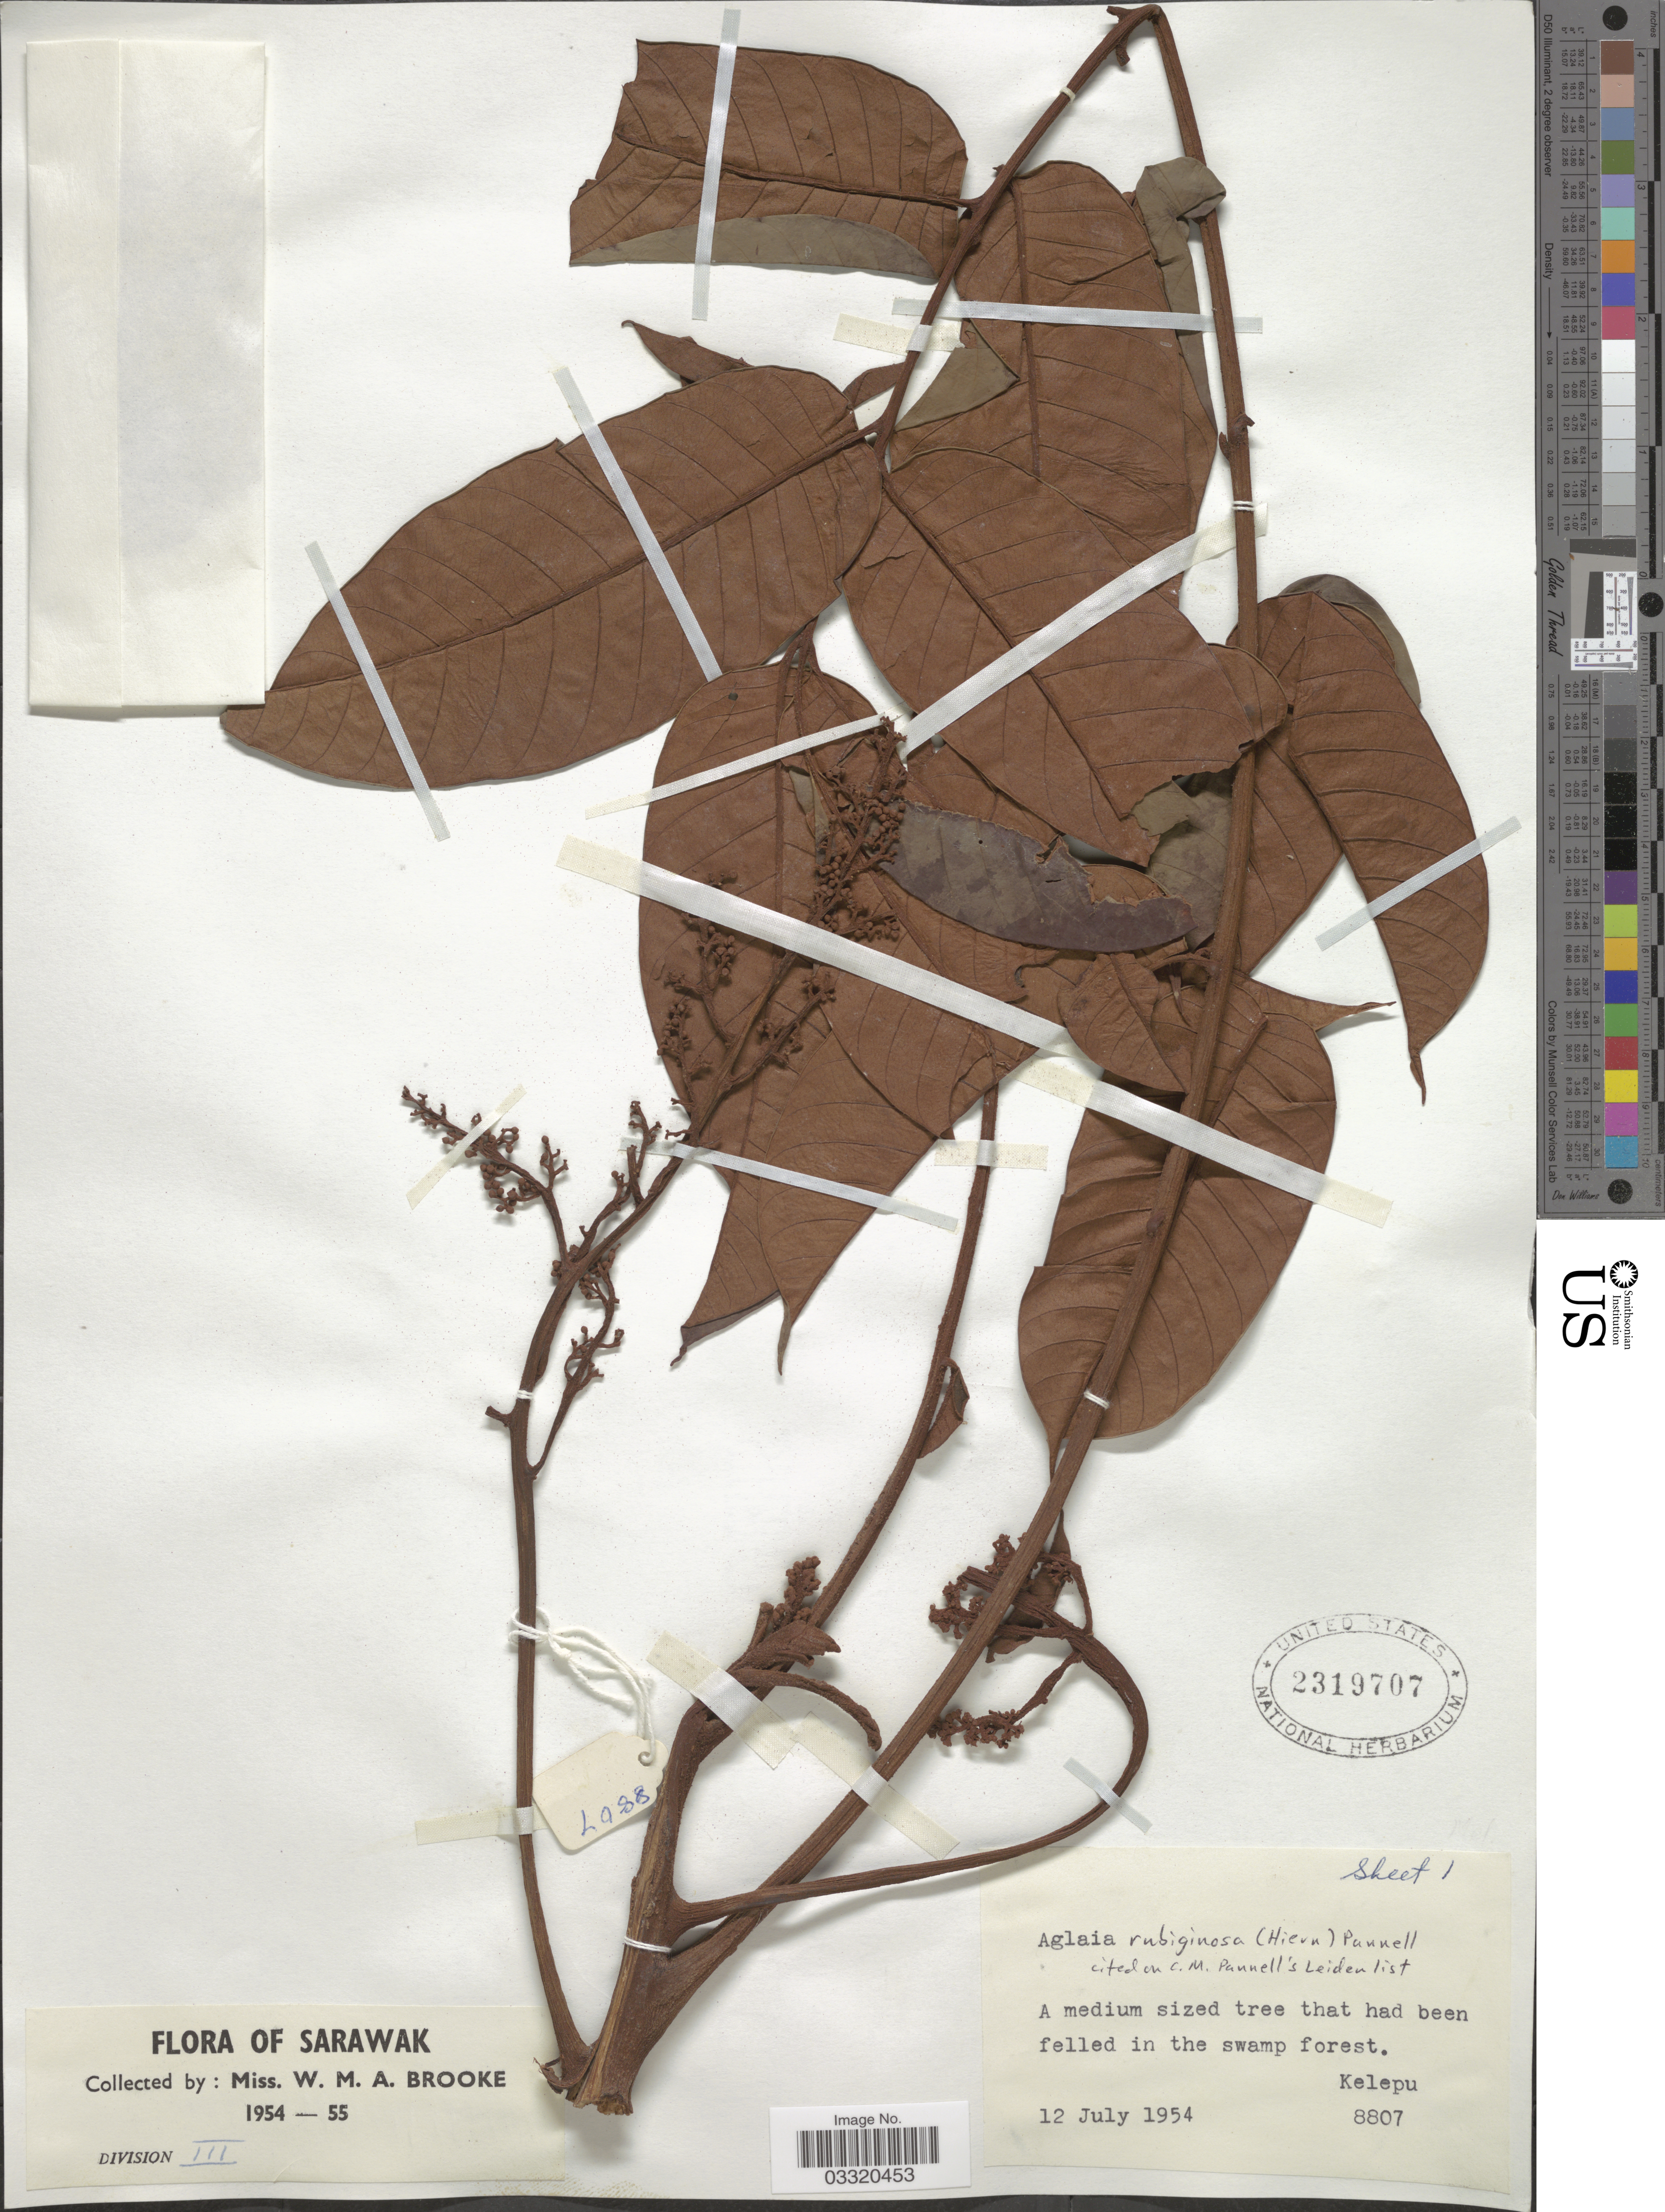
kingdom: Plantae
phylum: Tracheophyta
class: Magnoliopsida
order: Sapindales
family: Meliaceae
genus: Aglaia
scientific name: Aglaia rubiginosa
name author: (Hiern) Pannell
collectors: W. Brooke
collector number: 8807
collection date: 1954-07-12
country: Malaysia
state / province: Sarawak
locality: Kelepu. Division III. [unsure placement]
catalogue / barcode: US 2319707